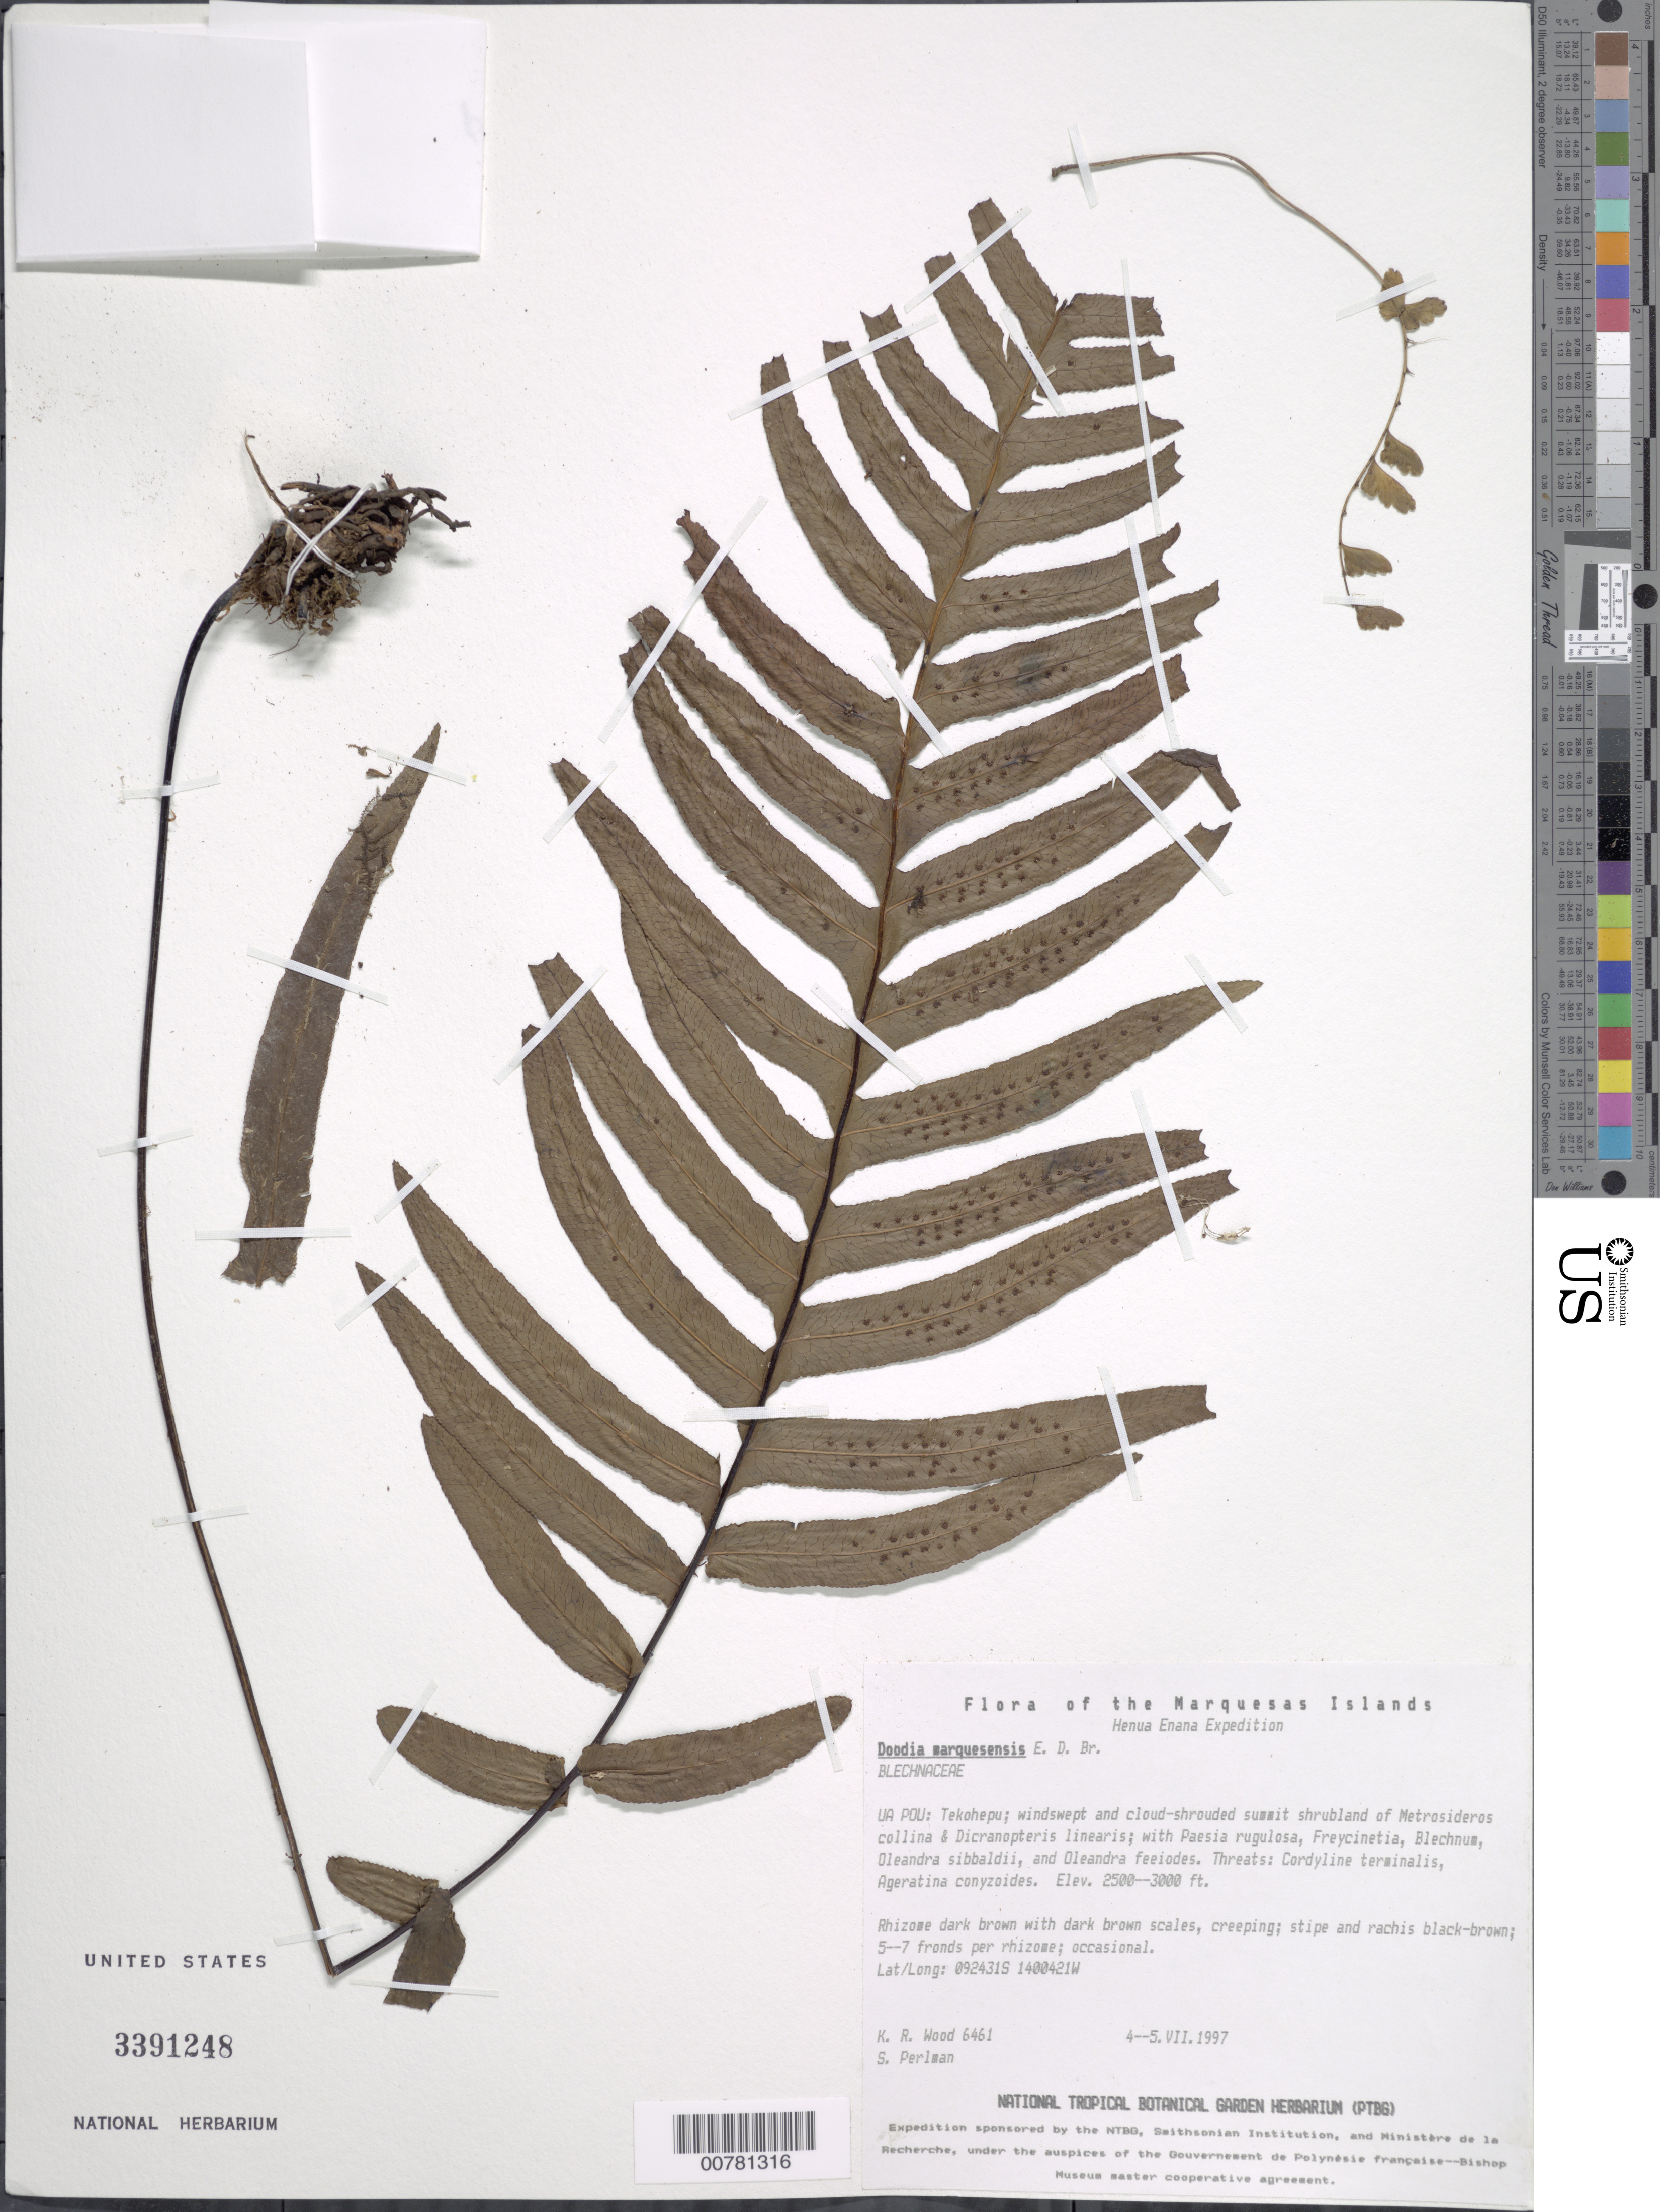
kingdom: Plantae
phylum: Tracheophyta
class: Polypodiopsida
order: Polypodiales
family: Blechnaceae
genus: Doodia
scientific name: Doodia marquesensis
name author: E.D. Br.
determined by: Lorence, David H., (PTBG), National Tropical Botanical Garden (UNITED STATES)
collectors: K. R. Wood & S. P. Perlman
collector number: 6461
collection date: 1997-07-04/1997-07-05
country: French Polynesia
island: Ua Pou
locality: Tekohepo, summit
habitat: Shrubland of Metrosideros collina - Dicranopteris linearis; windswept and cloud shrouded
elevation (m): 762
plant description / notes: Cordyline terminalis, Ageratum conyzoides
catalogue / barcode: US 3391248